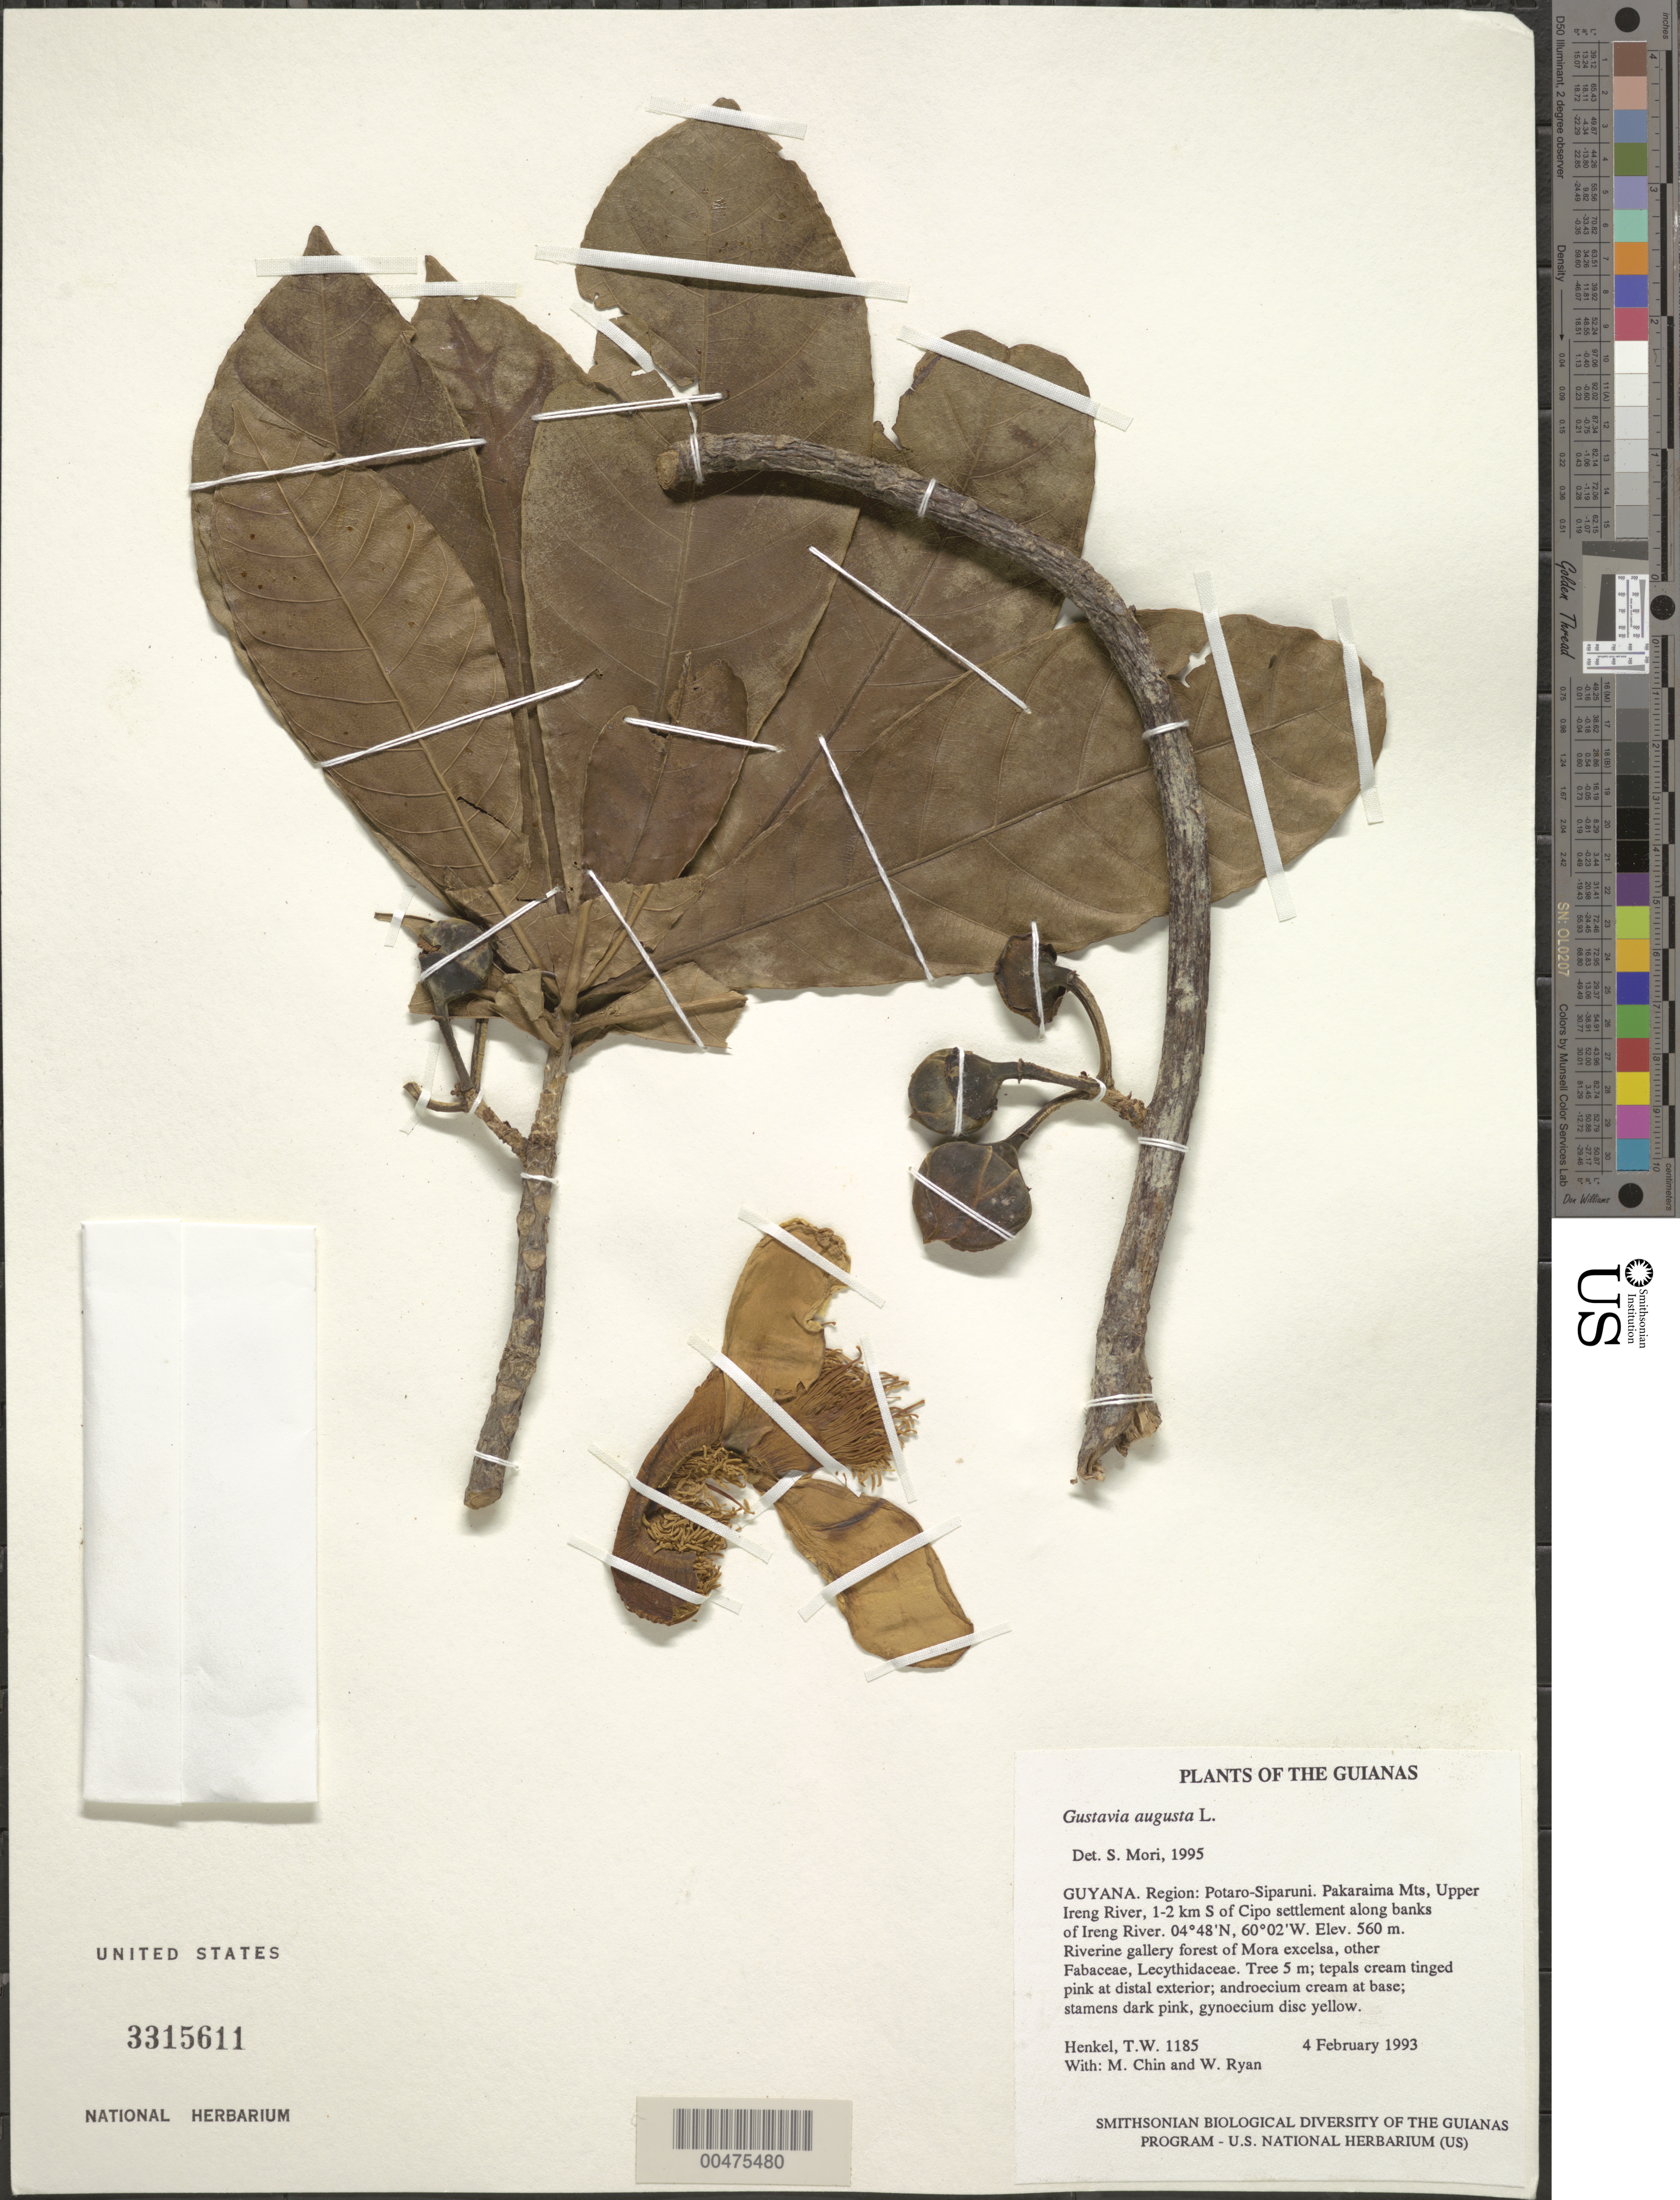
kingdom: Plantae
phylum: Tracheophyta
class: Magnoliopsida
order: Ericales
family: Lecythidaceae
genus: Gustavia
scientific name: Gustavia augusta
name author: L.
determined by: Mori, Scott A.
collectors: T. Henkel, M. Chin & W. Ryan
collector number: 1185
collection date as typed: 4 February 1993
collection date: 1993-02-04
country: Guyana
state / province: Potaro-Siparuni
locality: Pakaraima Mts, Upper Ireng River, 1-2 km S of Cipo settlement along banks of Ireng River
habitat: Riverine gallery forest of Mora excelsa, other Fabaceae, Lecythidaceae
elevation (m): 560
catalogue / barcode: US 3315611